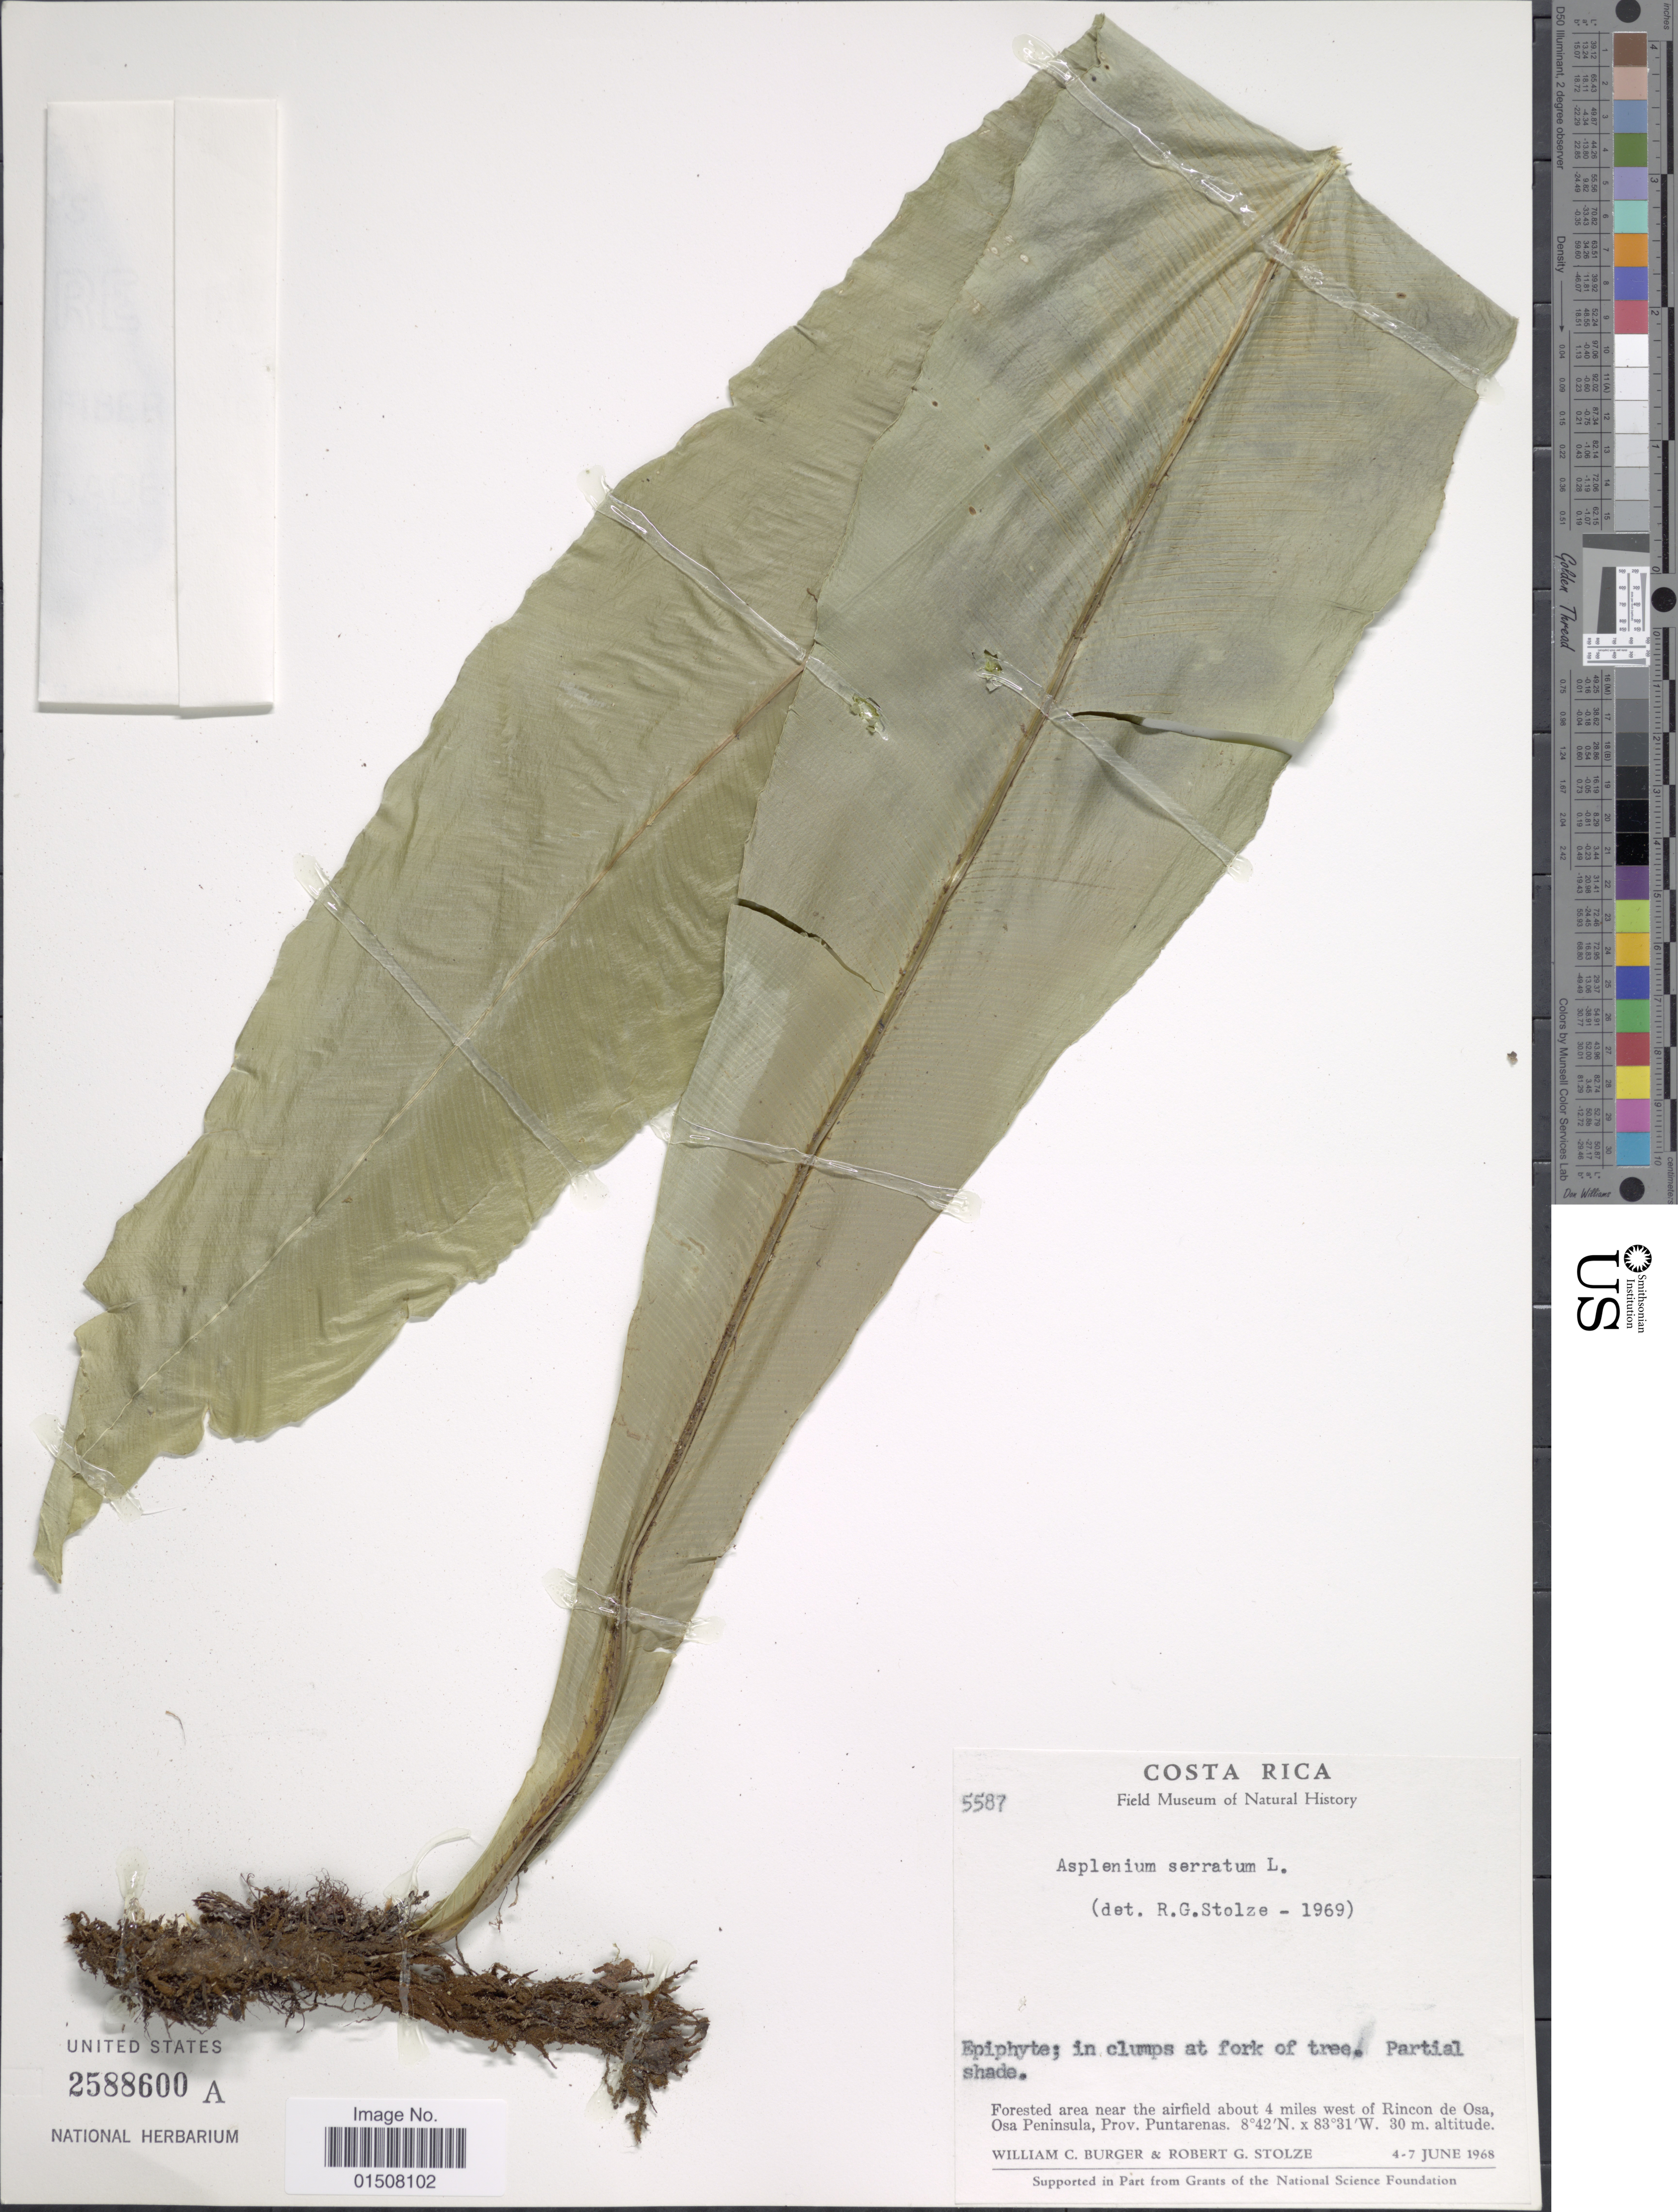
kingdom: Plantae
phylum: Tracheophyta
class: Polypodiopsida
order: Polypodiales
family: Aspleniaceae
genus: Asplenium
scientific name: Asplenium serratum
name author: L.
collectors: W. Burger & R. G. Stolze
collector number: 5587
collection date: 1968-06-04/1968-06-07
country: Costa Rica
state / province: Puntarenas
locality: Forested area near the airfield anout 4 miles west of Rincon de Osa Osa Peninsula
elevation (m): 30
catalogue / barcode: US 2588600A